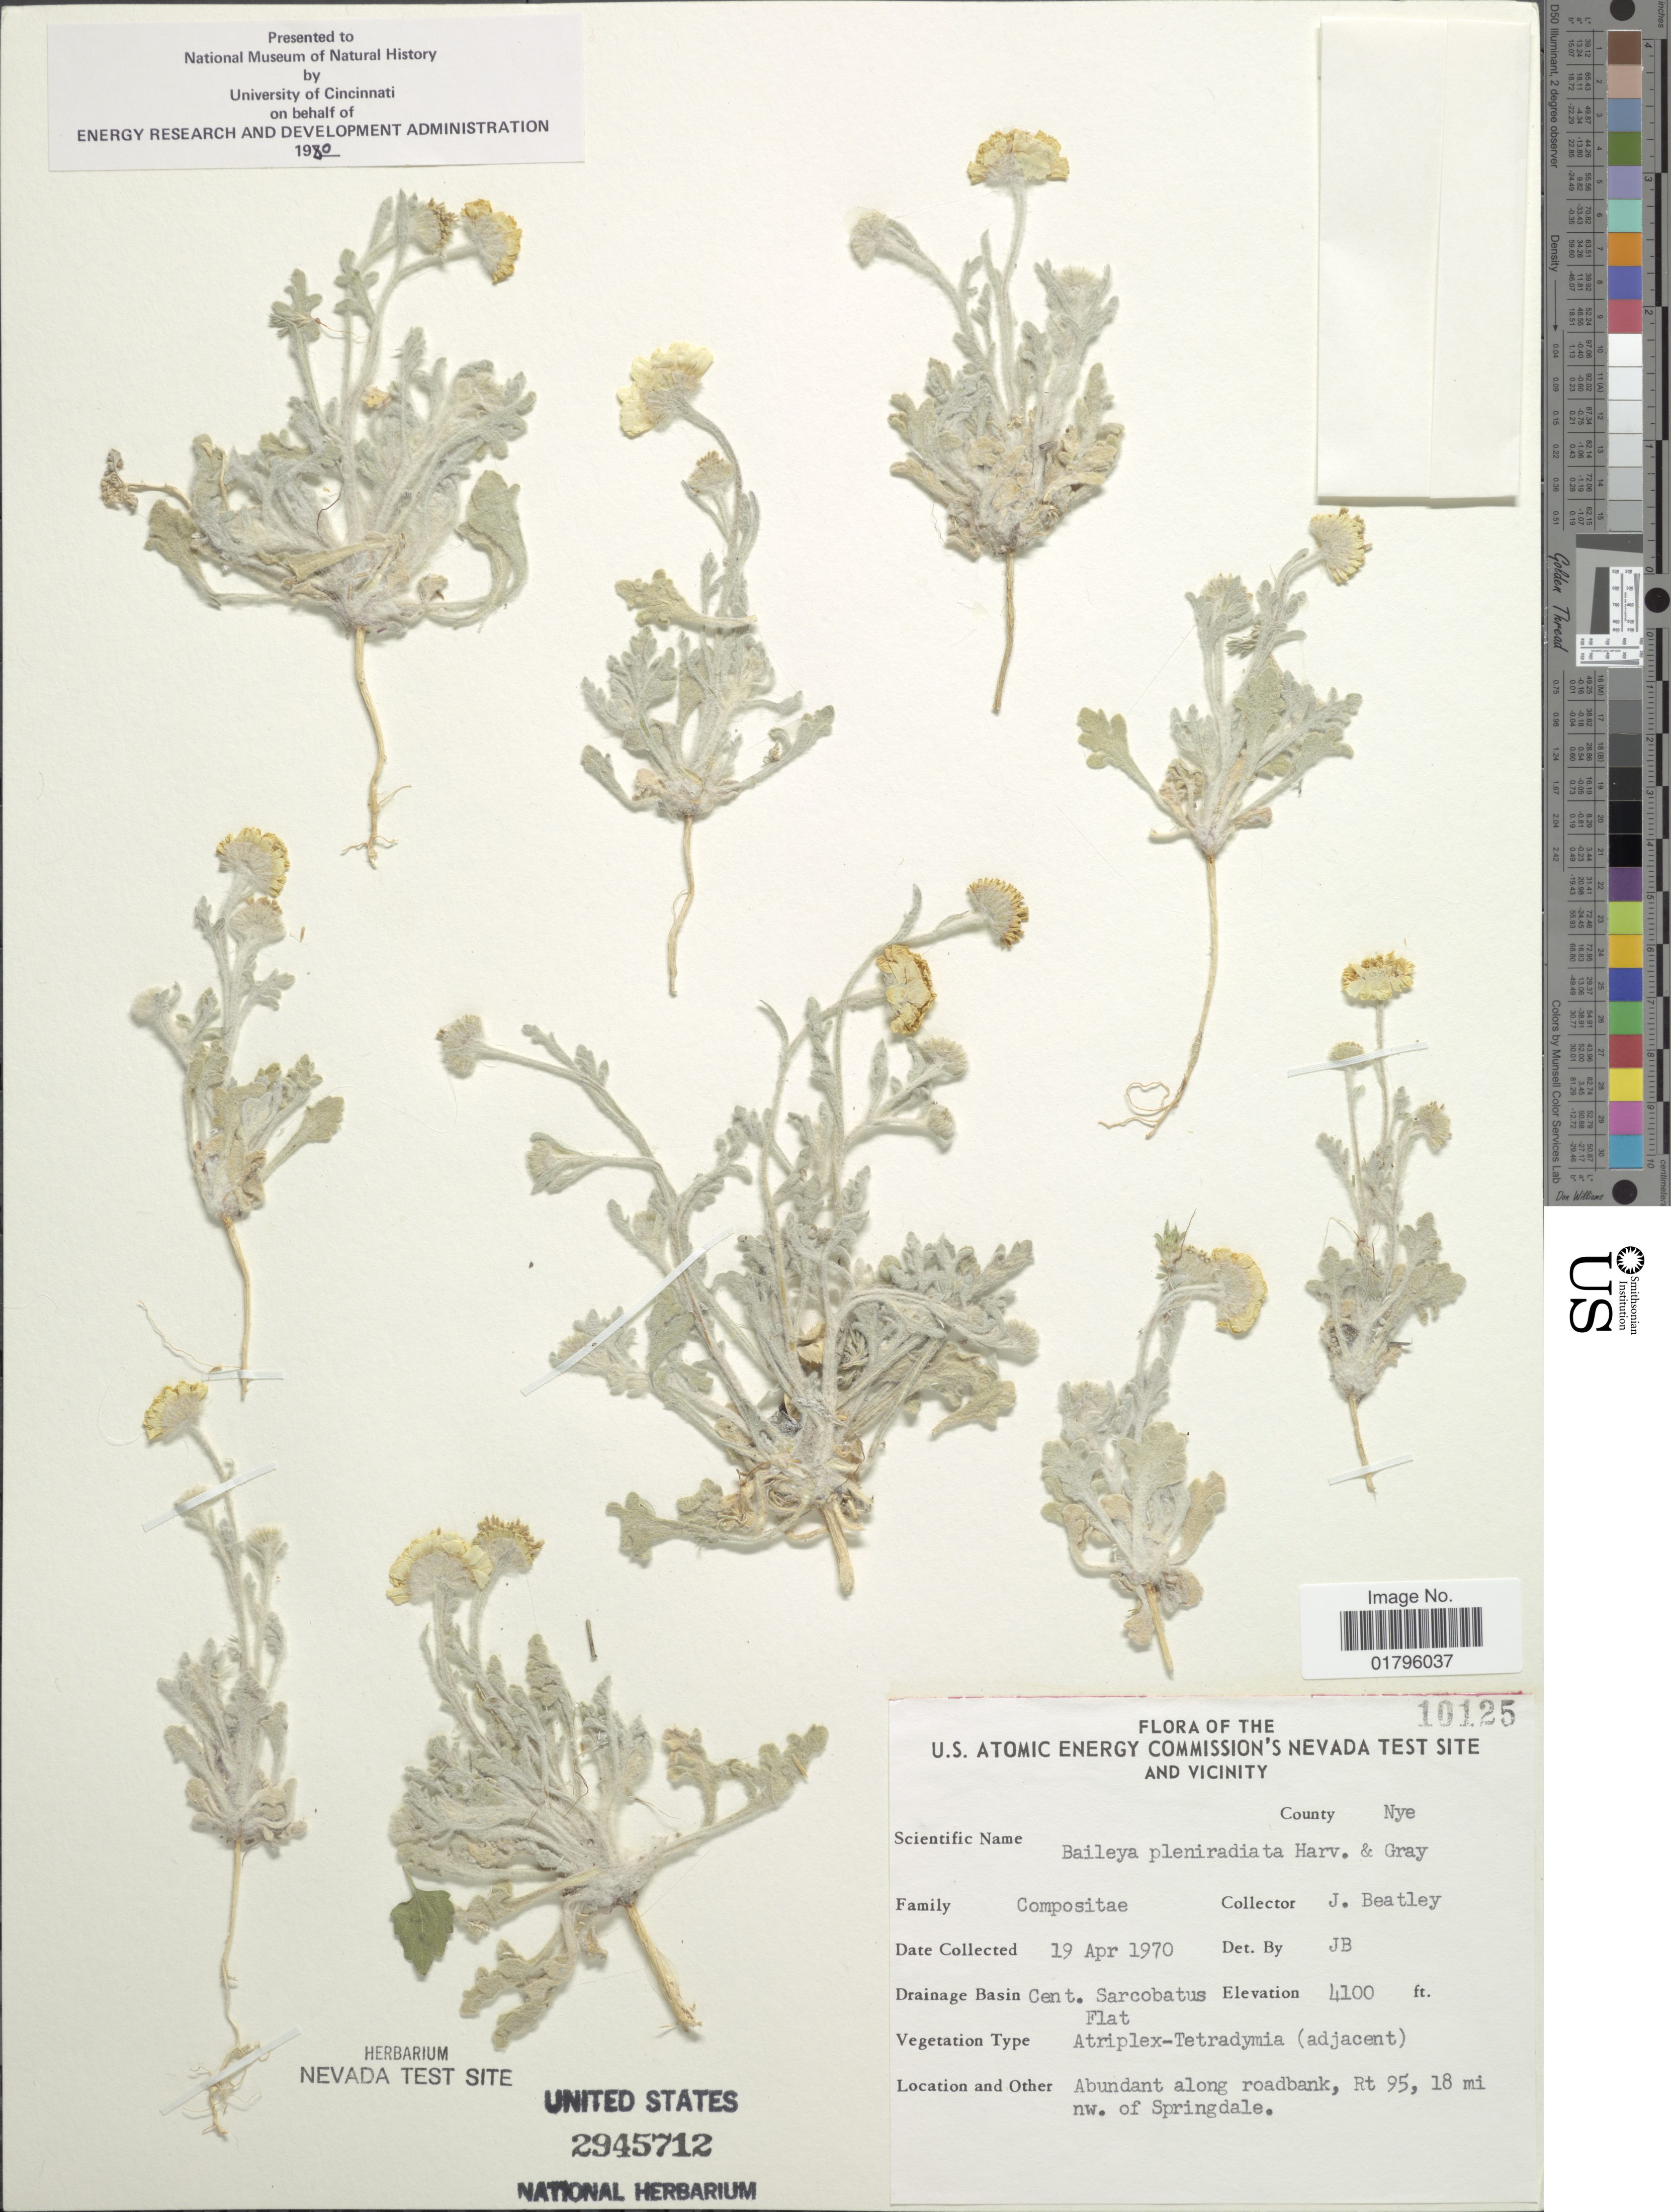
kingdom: Plantae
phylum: Tracheophyta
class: Magnoliopsida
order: Asterales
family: Asteraceae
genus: Baileya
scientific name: Baileya pleniradiata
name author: Harv. & A. Gray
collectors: J. C. Beatley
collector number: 10125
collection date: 1970-04-19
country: United States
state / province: Nevada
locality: U.S. Atomic Energy Commission's Nevada Test site and Vicinity, Cent, Sacrobatus Flat. Abundant along roadbank, Rt 95, 18 mi nw. of Springdale. County Nye.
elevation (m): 1250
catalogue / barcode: US 2945712